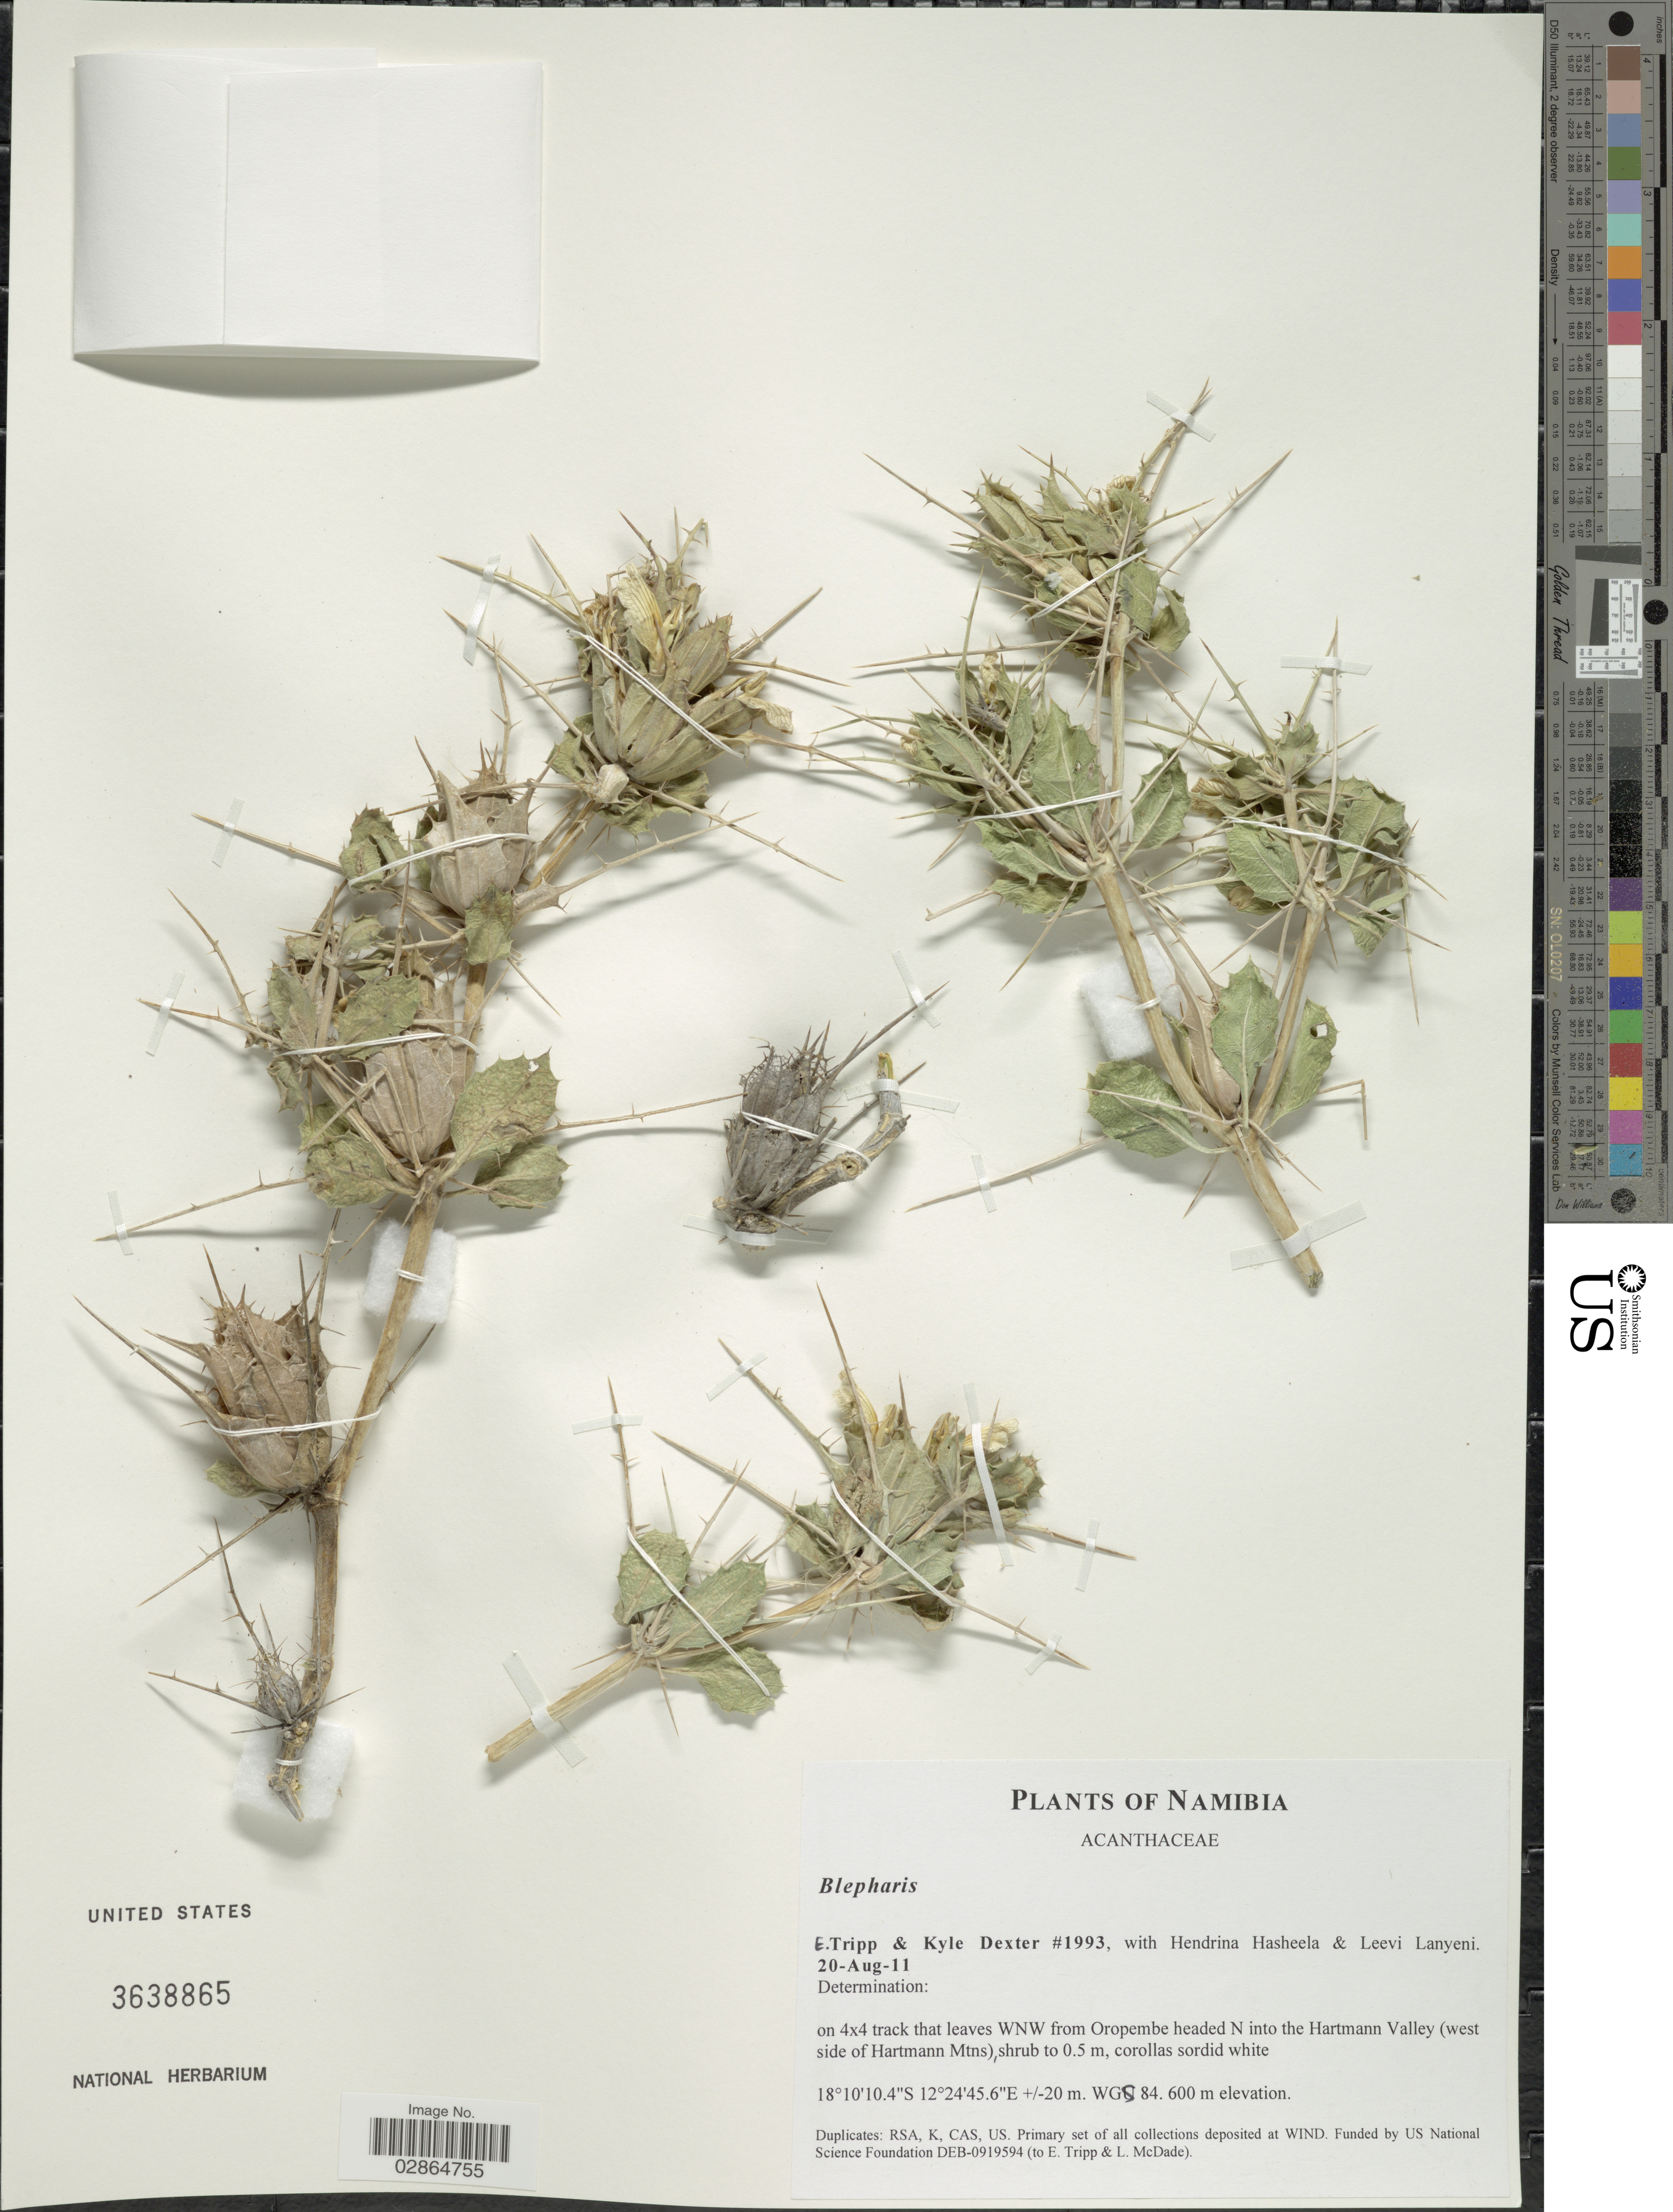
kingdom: Plantae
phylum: Tracheophyta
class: Magnoliopsida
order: Lamiales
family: Acanthaceae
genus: Blepharis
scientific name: Blepharis sp.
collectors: E. Tripp, K. Dexter, H. Hasheela & L. Lanyeni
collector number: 1993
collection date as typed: Transcribed d/m/y: 20/8/11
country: Namibia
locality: On 4x4 track that leaves WNW from Oropembe headed N into Hartmann Valley (west side of Hartmann Mtns).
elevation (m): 600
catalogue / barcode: US 3638865